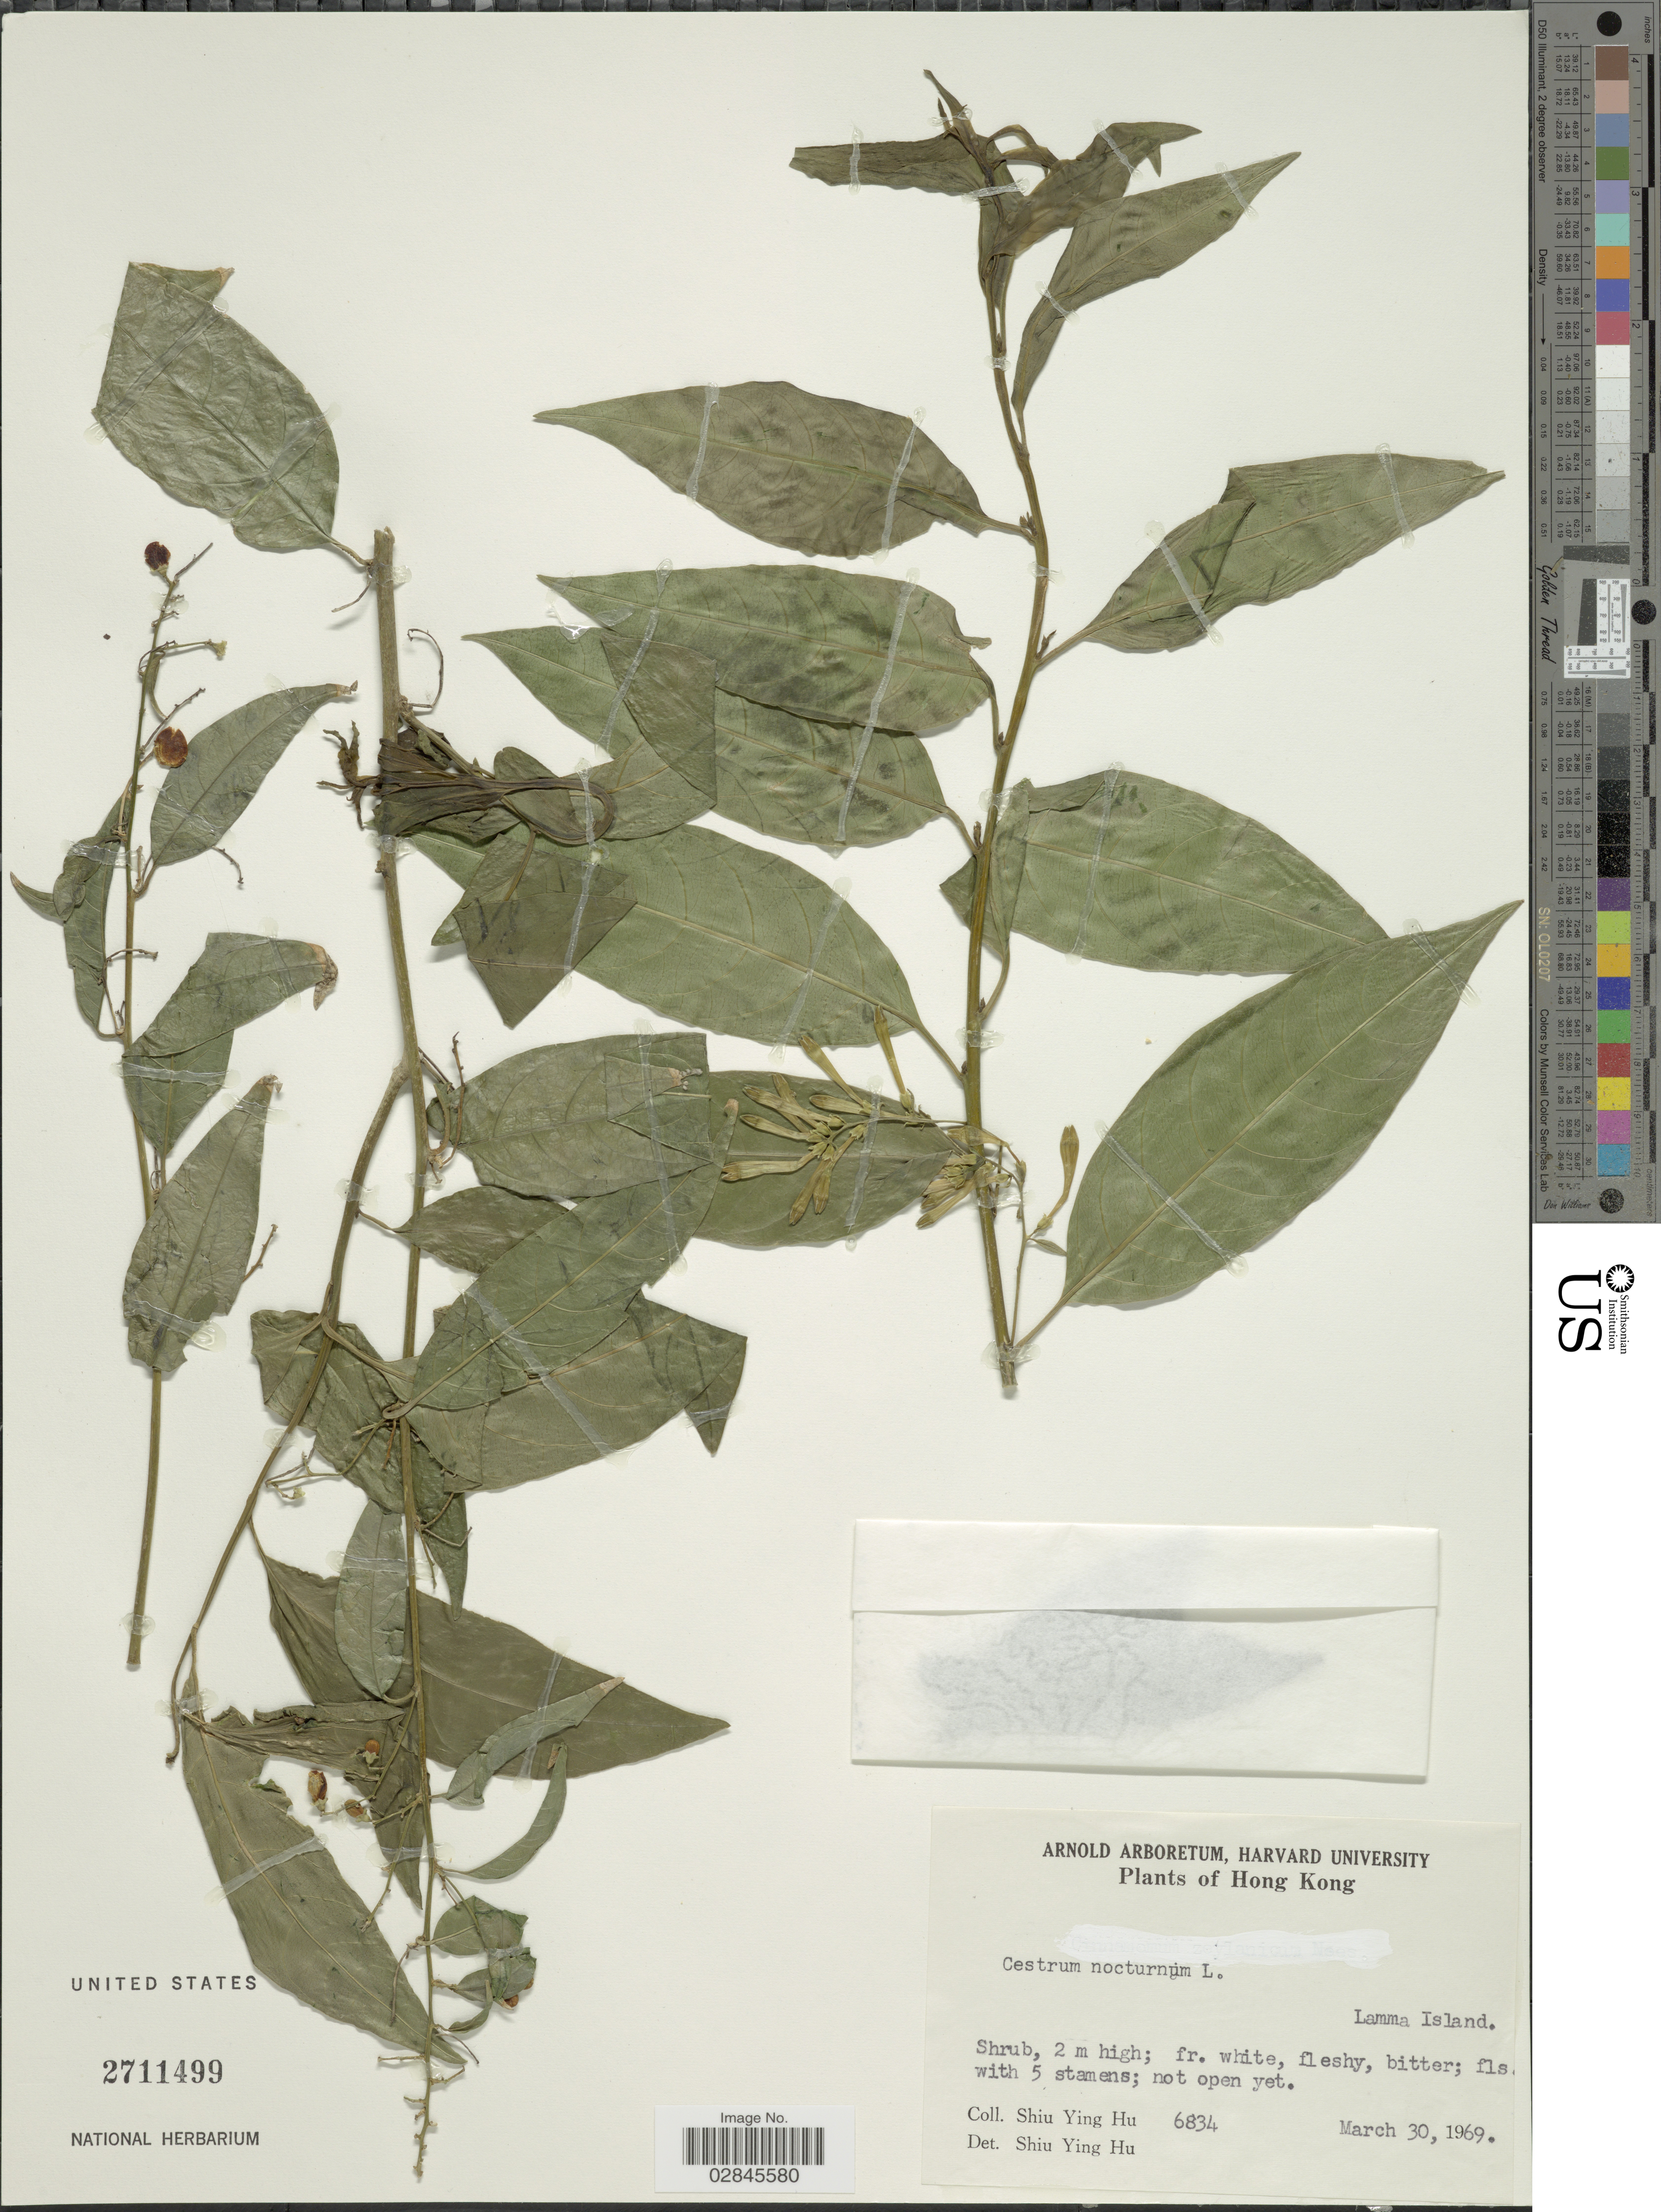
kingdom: Plantae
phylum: Tracheophyta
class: Magnoliopsida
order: Solanales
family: Solanaceae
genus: Cestrum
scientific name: Cestrum nocturnum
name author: L.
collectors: S. Y. Hu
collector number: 6834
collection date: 1969-03-30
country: China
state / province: Hong Kong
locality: Lamma Island.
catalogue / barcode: US 2711499